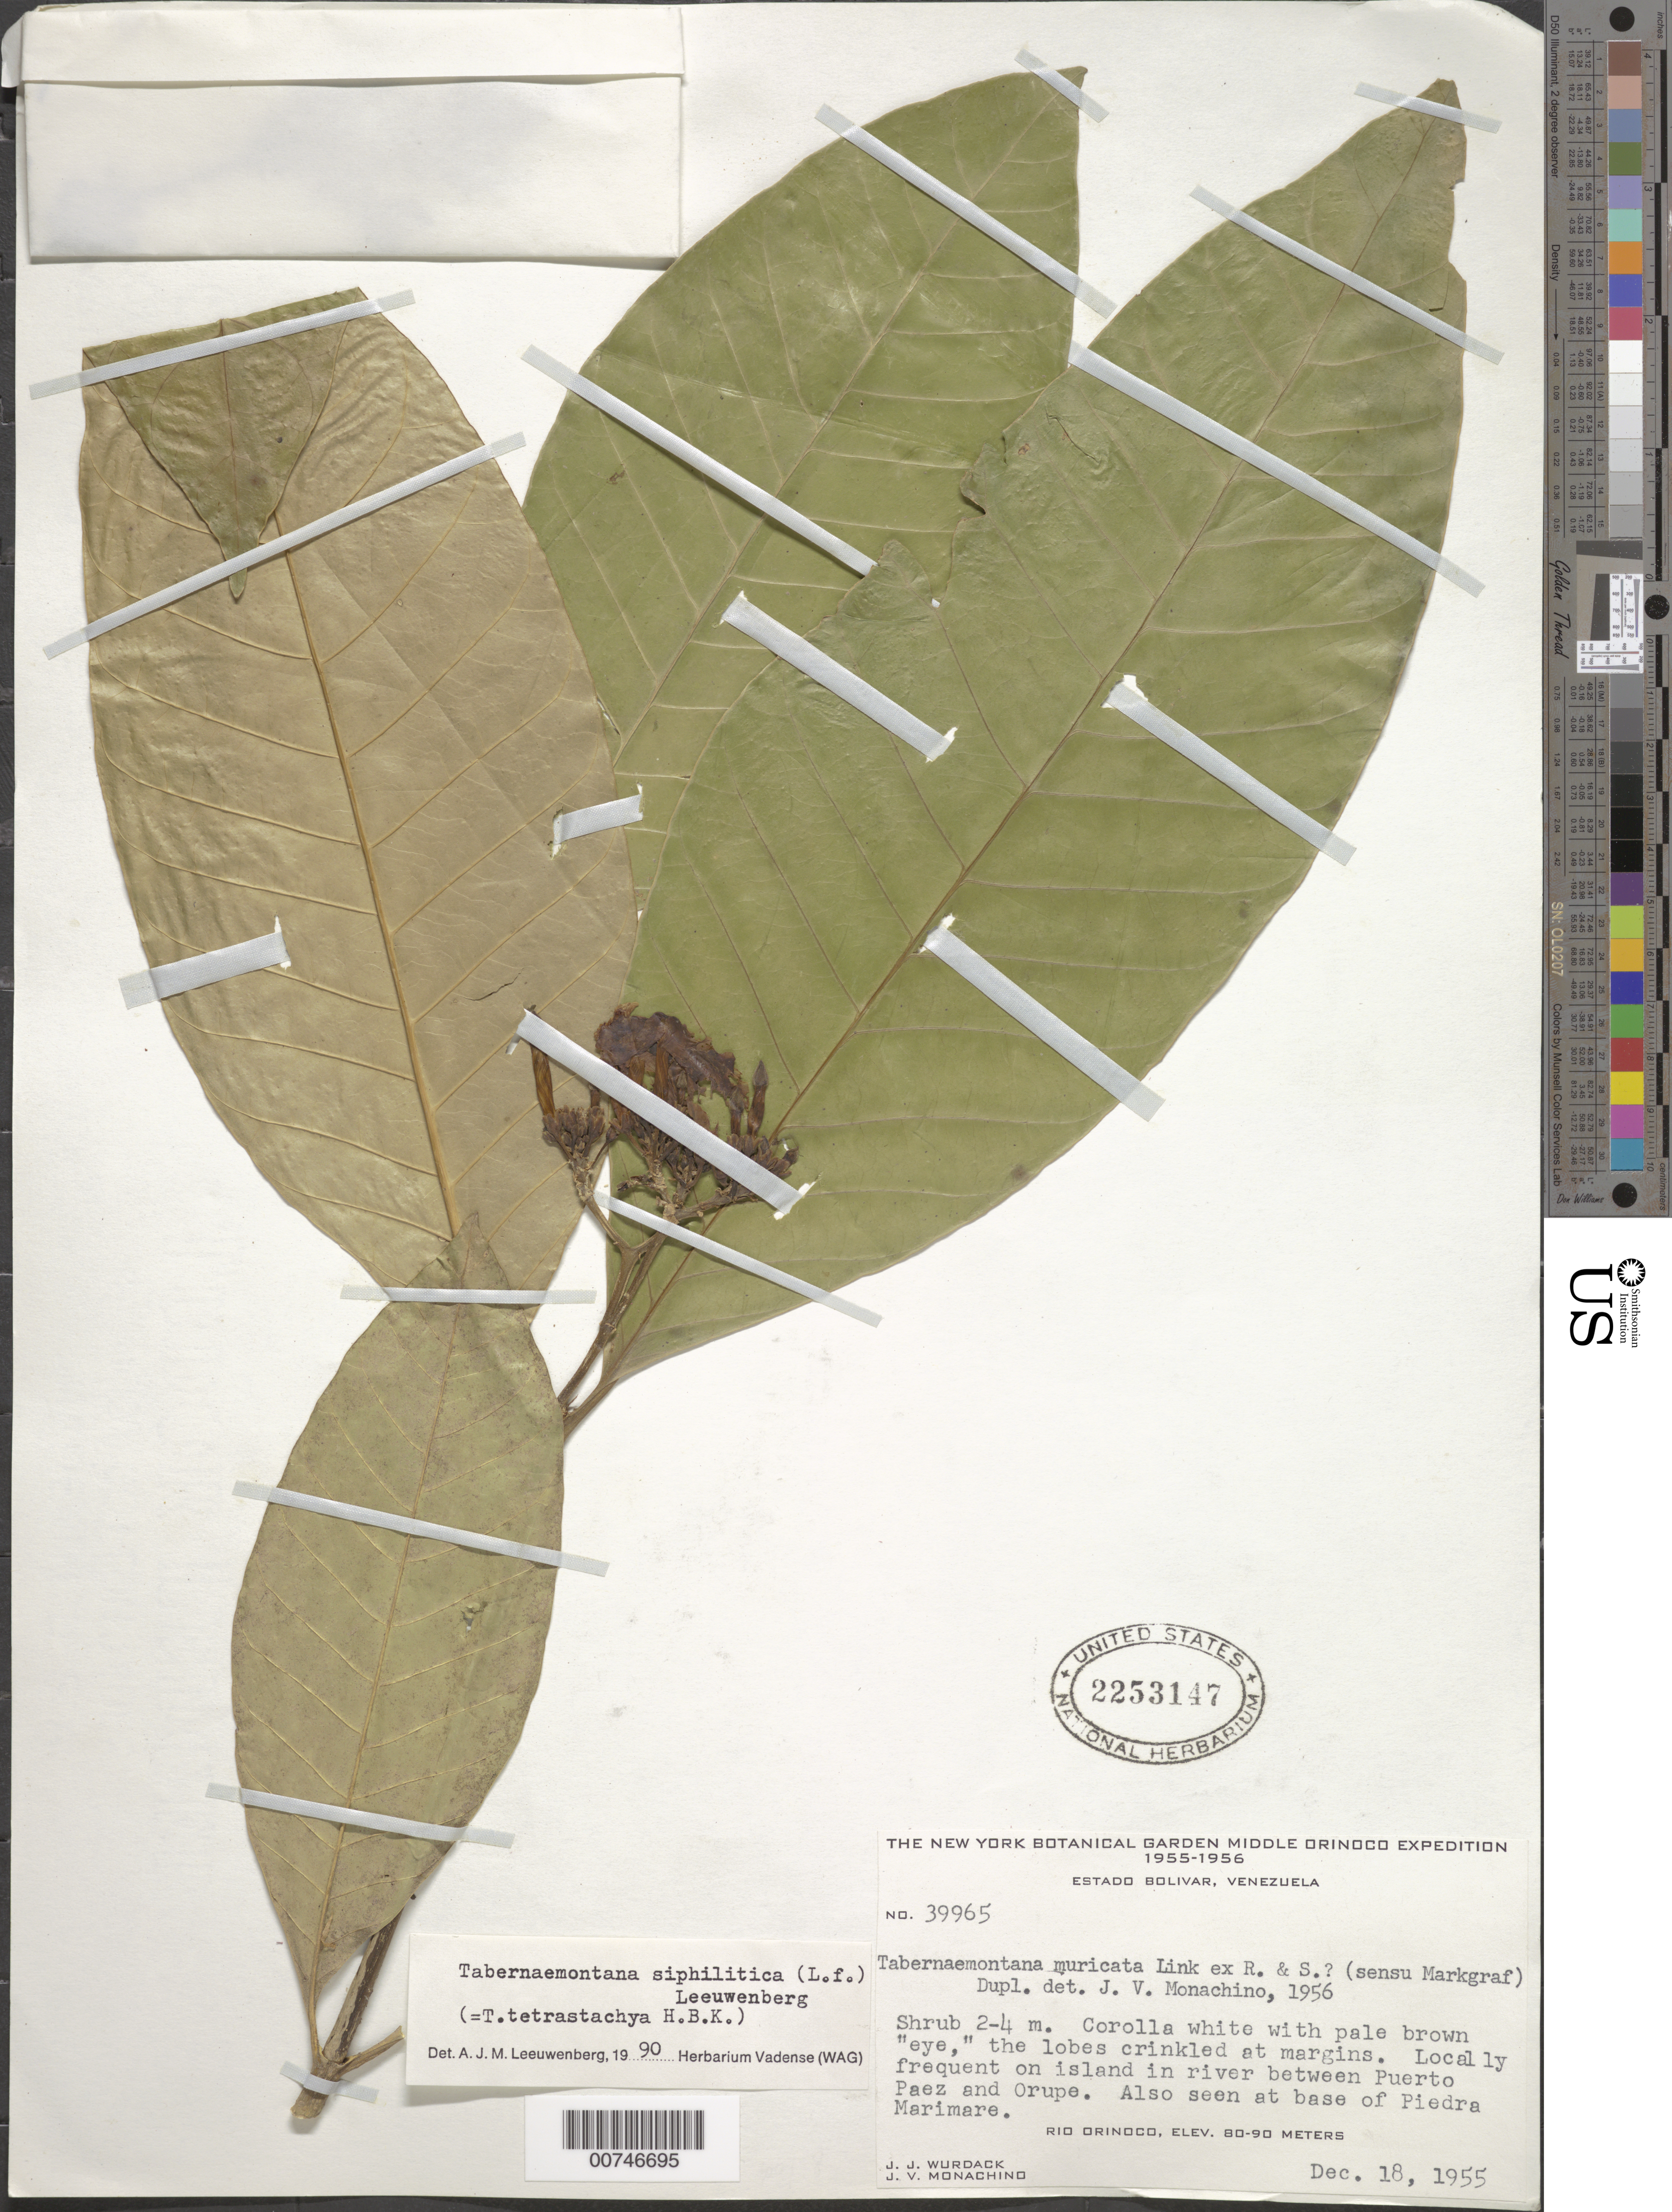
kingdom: Plantae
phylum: Tracheophyta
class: Magnoliopsida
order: Gentianales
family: Apocynaceae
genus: Tabernaemontana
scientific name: Tabernaemontana siphilitica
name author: (L. f.) Leeuwenb.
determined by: Leeuwenberg, A. J. M.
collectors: J. J. Wurdack & J. V. Monachino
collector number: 39965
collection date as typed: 18-Dec-55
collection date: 1955-12-18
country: Venezuela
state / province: Bolívar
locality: Río Orinoco, island between Puerto Paez and Urupe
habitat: Island in river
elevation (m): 80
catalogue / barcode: US 2253147